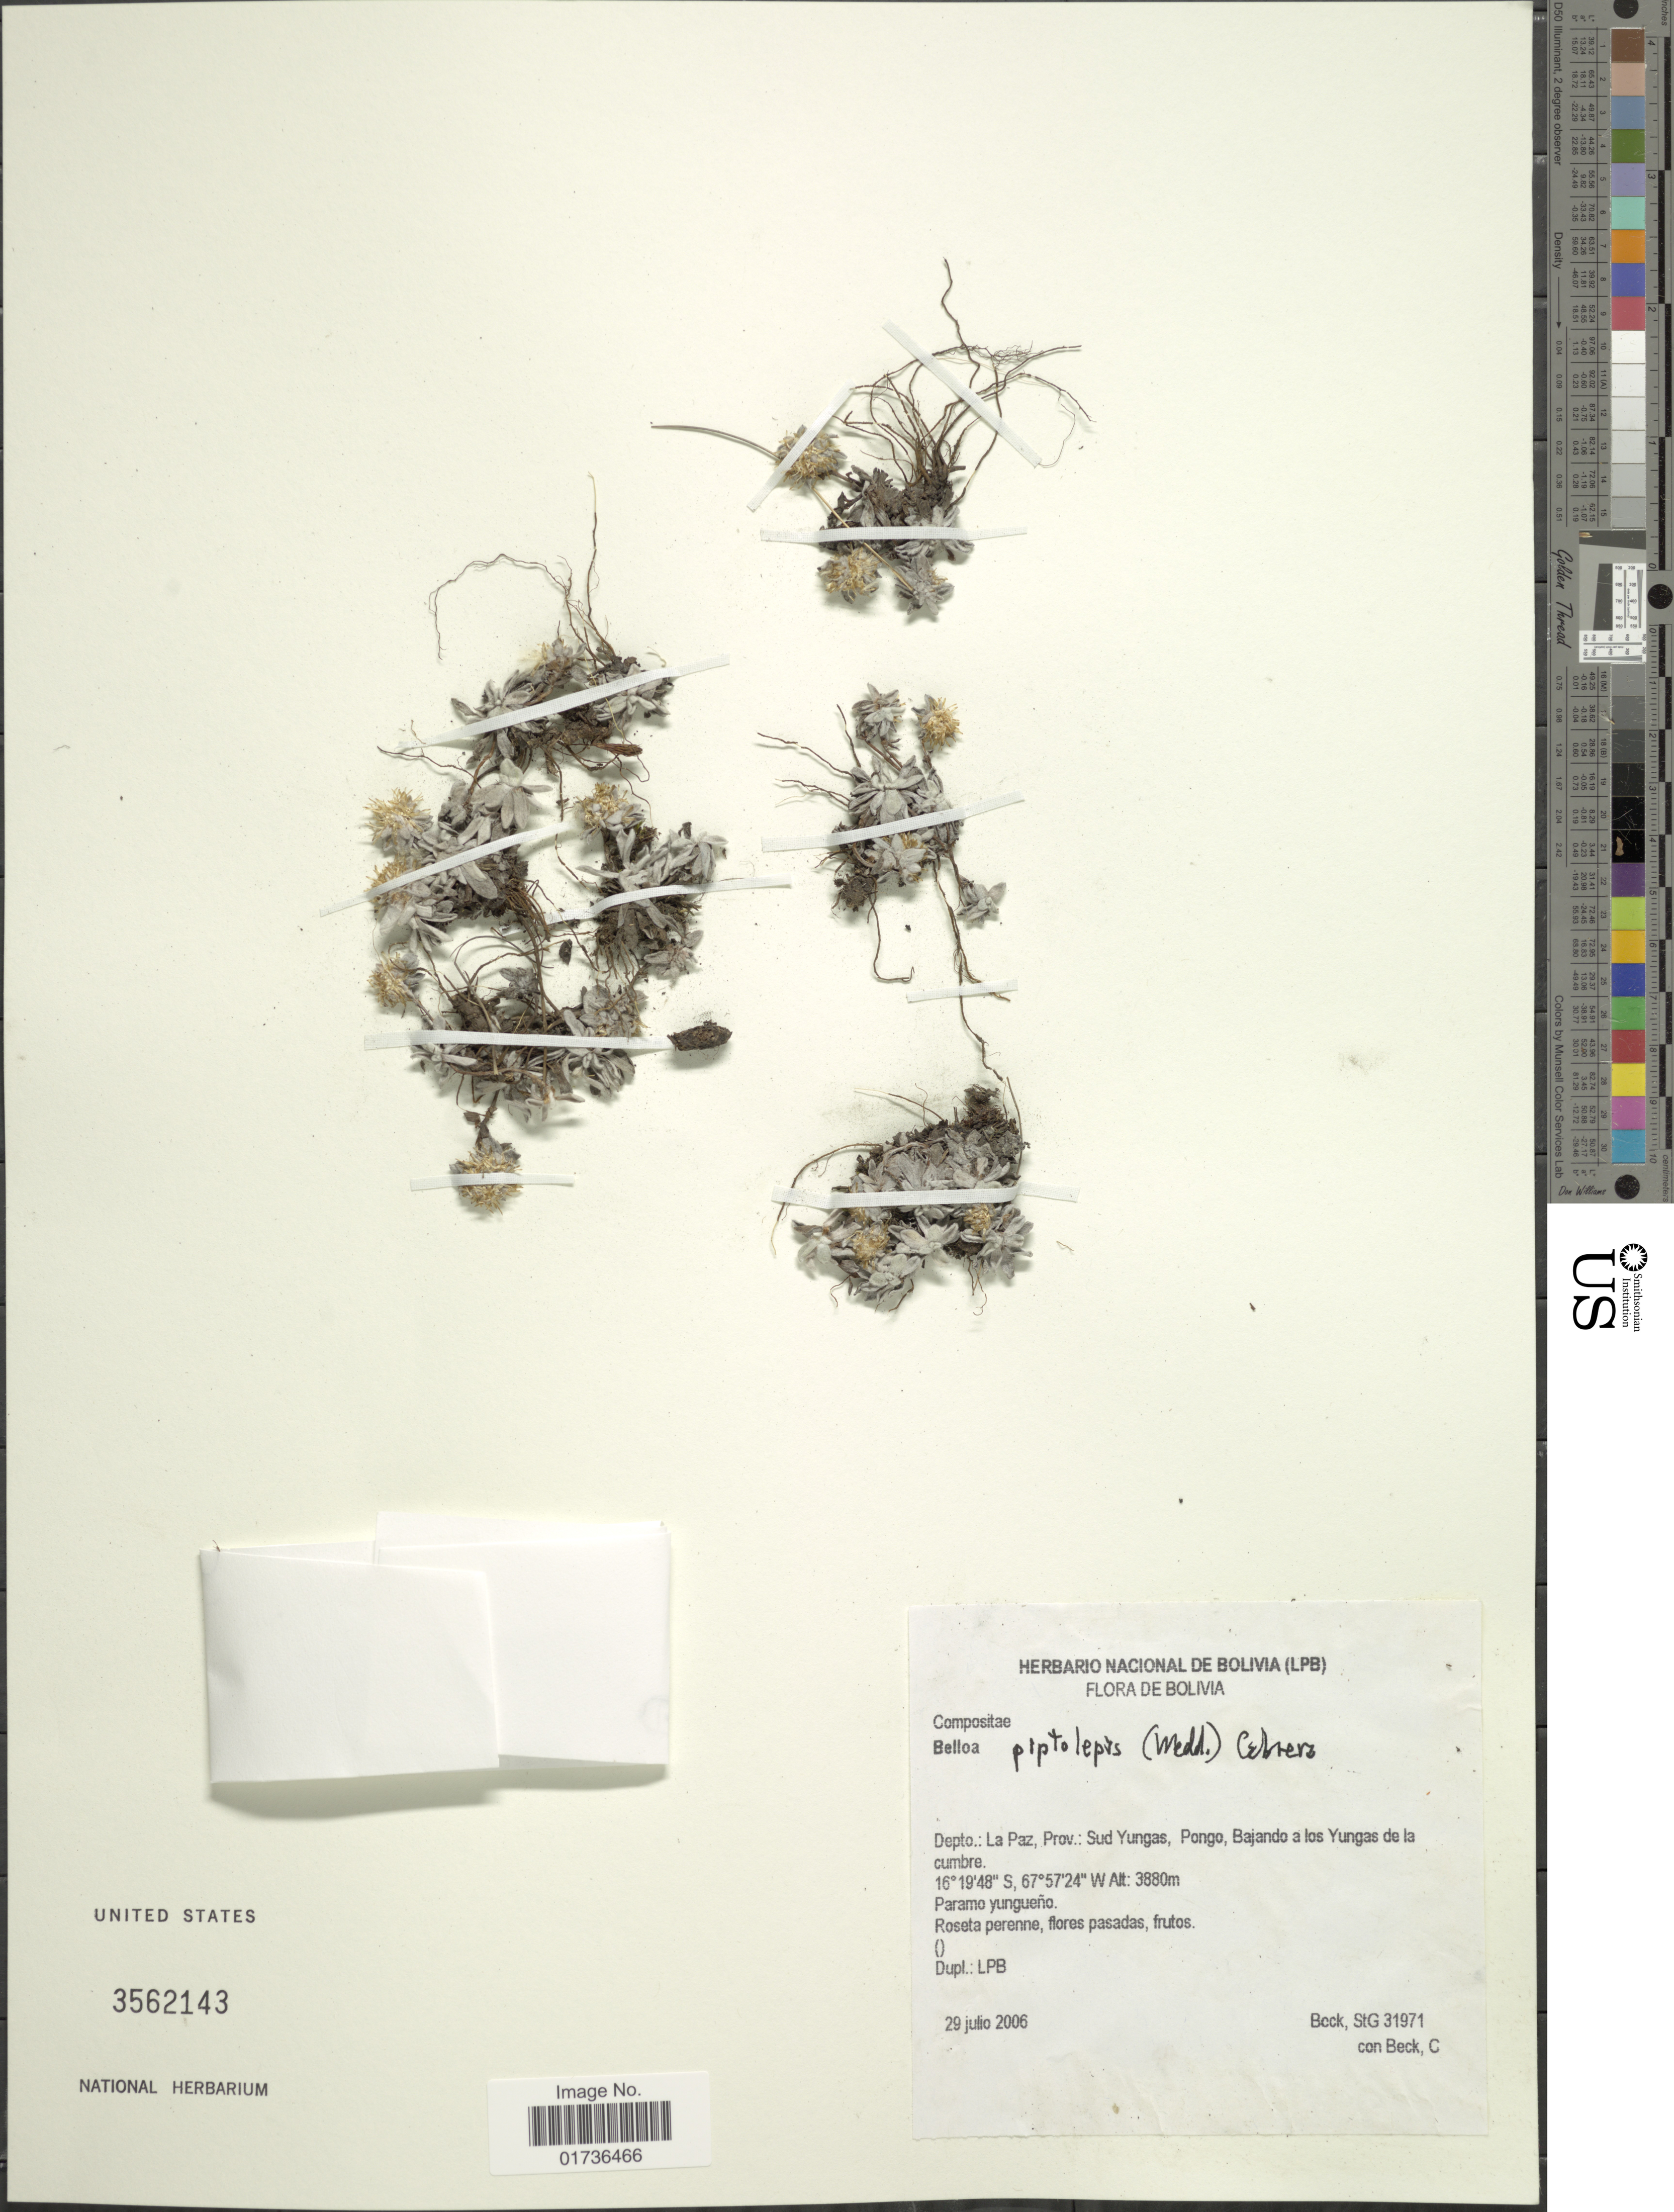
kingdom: Plantae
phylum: Tracheophyta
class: Magnoliopsida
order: Asterales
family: Asteraceae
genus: Mniodes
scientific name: Mniodes piptolepis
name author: (Wedd.) S.E. Freire et al.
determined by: Dillon, M. O.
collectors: S. G. Beck & C. K. Beck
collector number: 31971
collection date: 2006-07-29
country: Bolivia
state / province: La Paz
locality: Depto: La Paz, Prov: Sud Yungas, Pongo, Bajando a los Yungas de la cumbre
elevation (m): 3880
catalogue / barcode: US 3562143